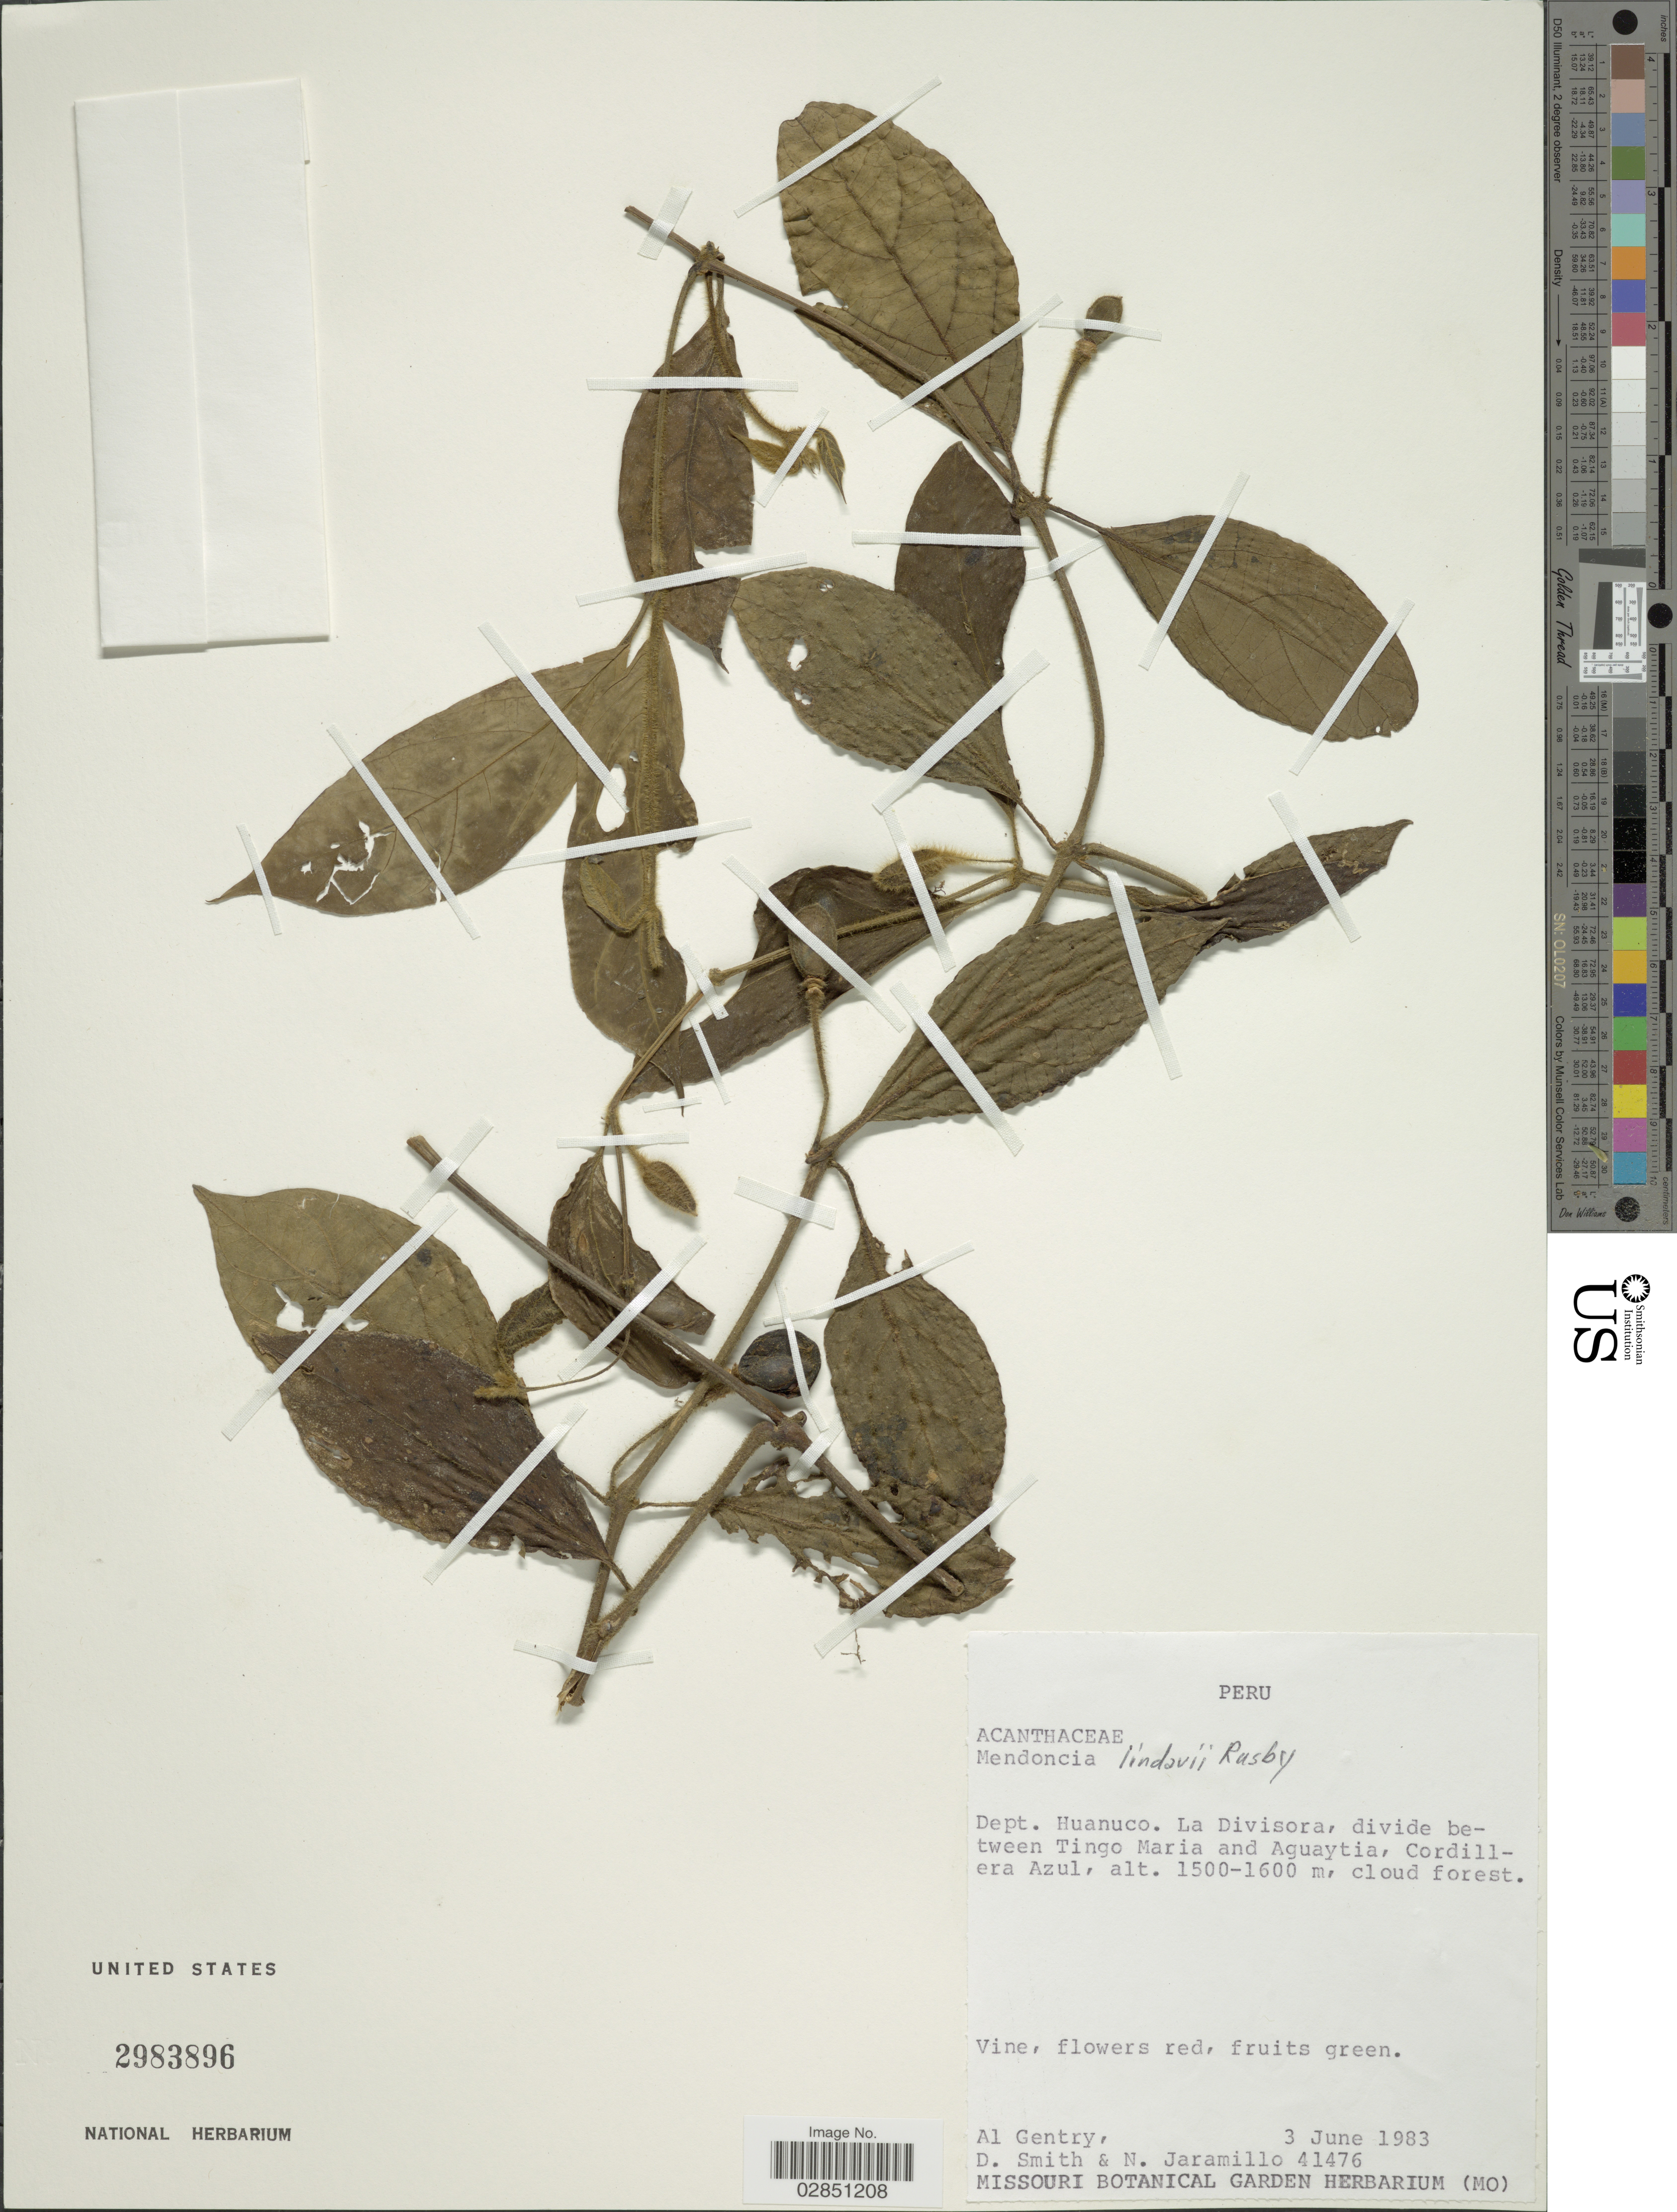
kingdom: Plantae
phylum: Tracheophyta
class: Magnoliopsida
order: Lamiales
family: Acanthaceae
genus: Mendoncia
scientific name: Mendoncia lindavii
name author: Rusby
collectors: A. H. Gentry, D. Smith & N. Jaramillo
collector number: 41476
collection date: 1983-06-03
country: Peru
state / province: Huánuco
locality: Dept. Huanuco. La Divisora, divide between Tingo Maria and Aguaytia, Cordillera Azul.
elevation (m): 1500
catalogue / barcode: US 2983896